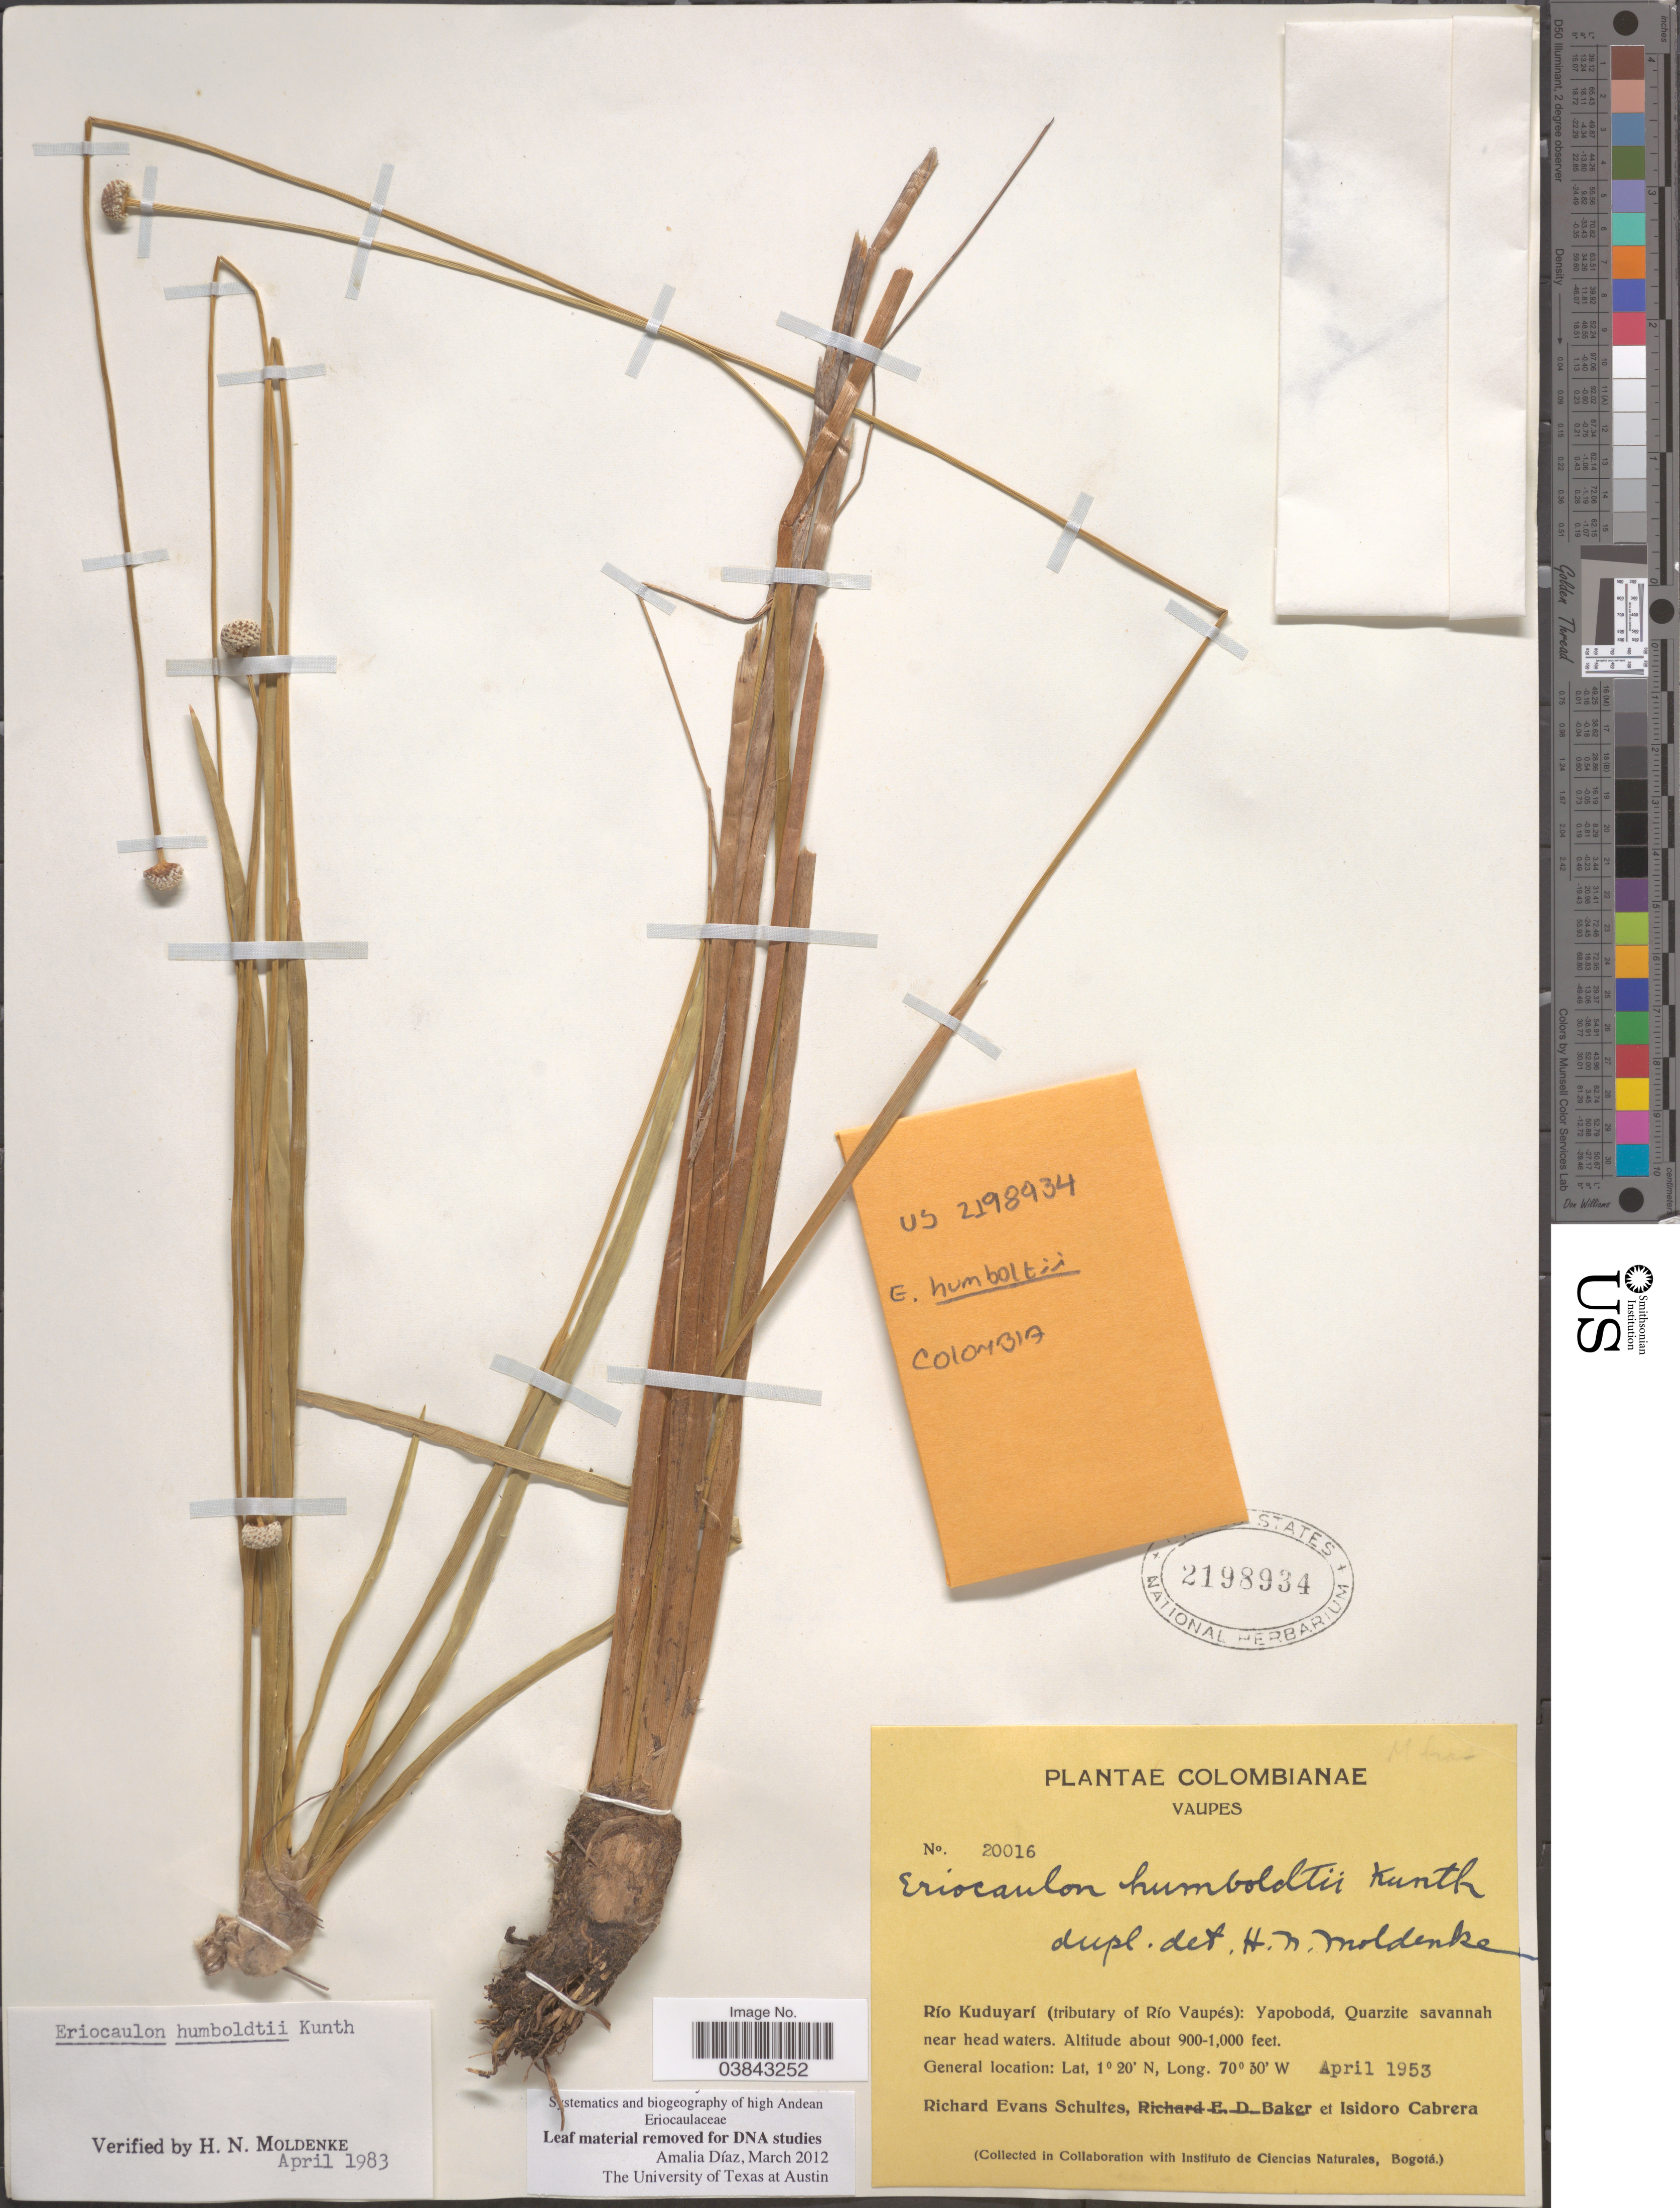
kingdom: Plantae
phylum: Tracheophyta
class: Liliopsida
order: Poales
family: Eriocaulaceae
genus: Eriocaulon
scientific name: Eriocaulon humboldtii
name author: Kunth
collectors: R. E. Schultes & I. Cabrera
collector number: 20016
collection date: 1953-04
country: Colombia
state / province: Vaupés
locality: Río Kuduyarí (tributary of Río Vaupés): Yapobodá, Quarzite savannah near head waters.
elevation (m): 274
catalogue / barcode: US 2198934